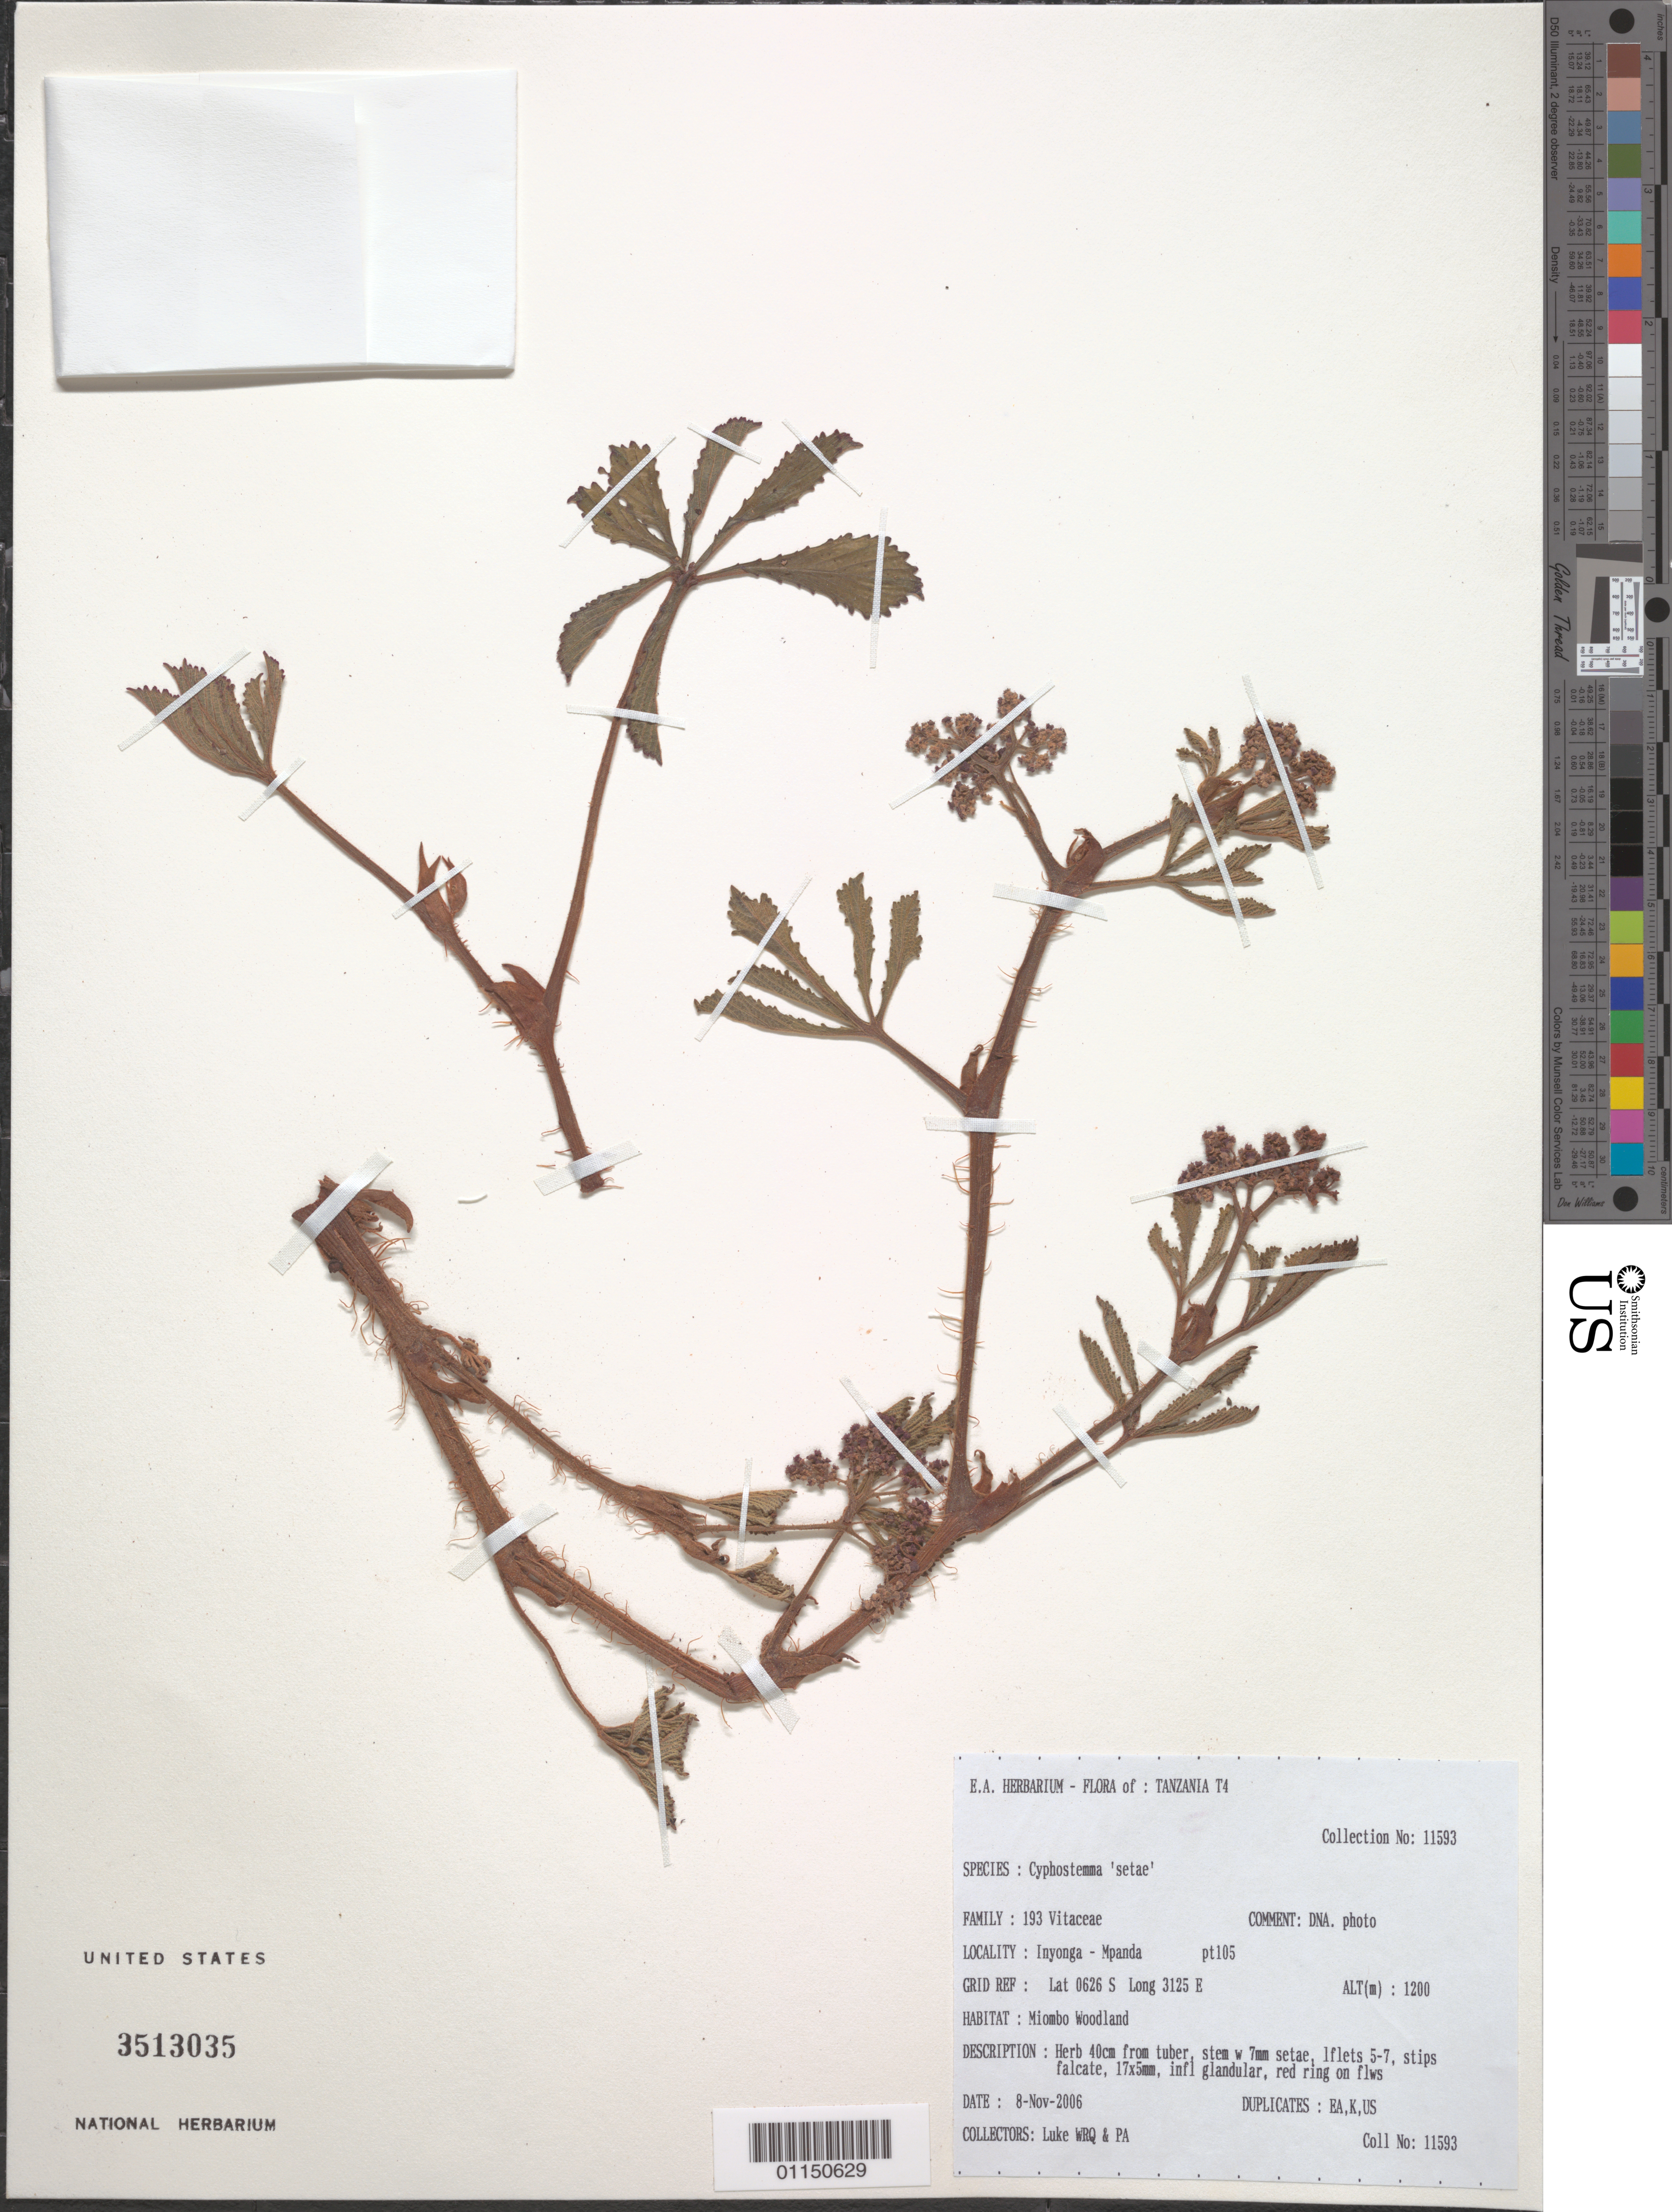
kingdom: Plantae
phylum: Tracheophyta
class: Magnoliopsida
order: Vitales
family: Vitaceae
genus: Cyphostemma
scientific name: Cyphostemma sp.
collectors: Q. Luke & P. Luke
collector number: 11593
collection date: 2006-11-08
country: Tanzania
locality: Inyonga - Mpanda. Pt105.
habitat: Miombo Woodland. Herb.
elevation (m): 1200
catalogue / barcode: US 3513035